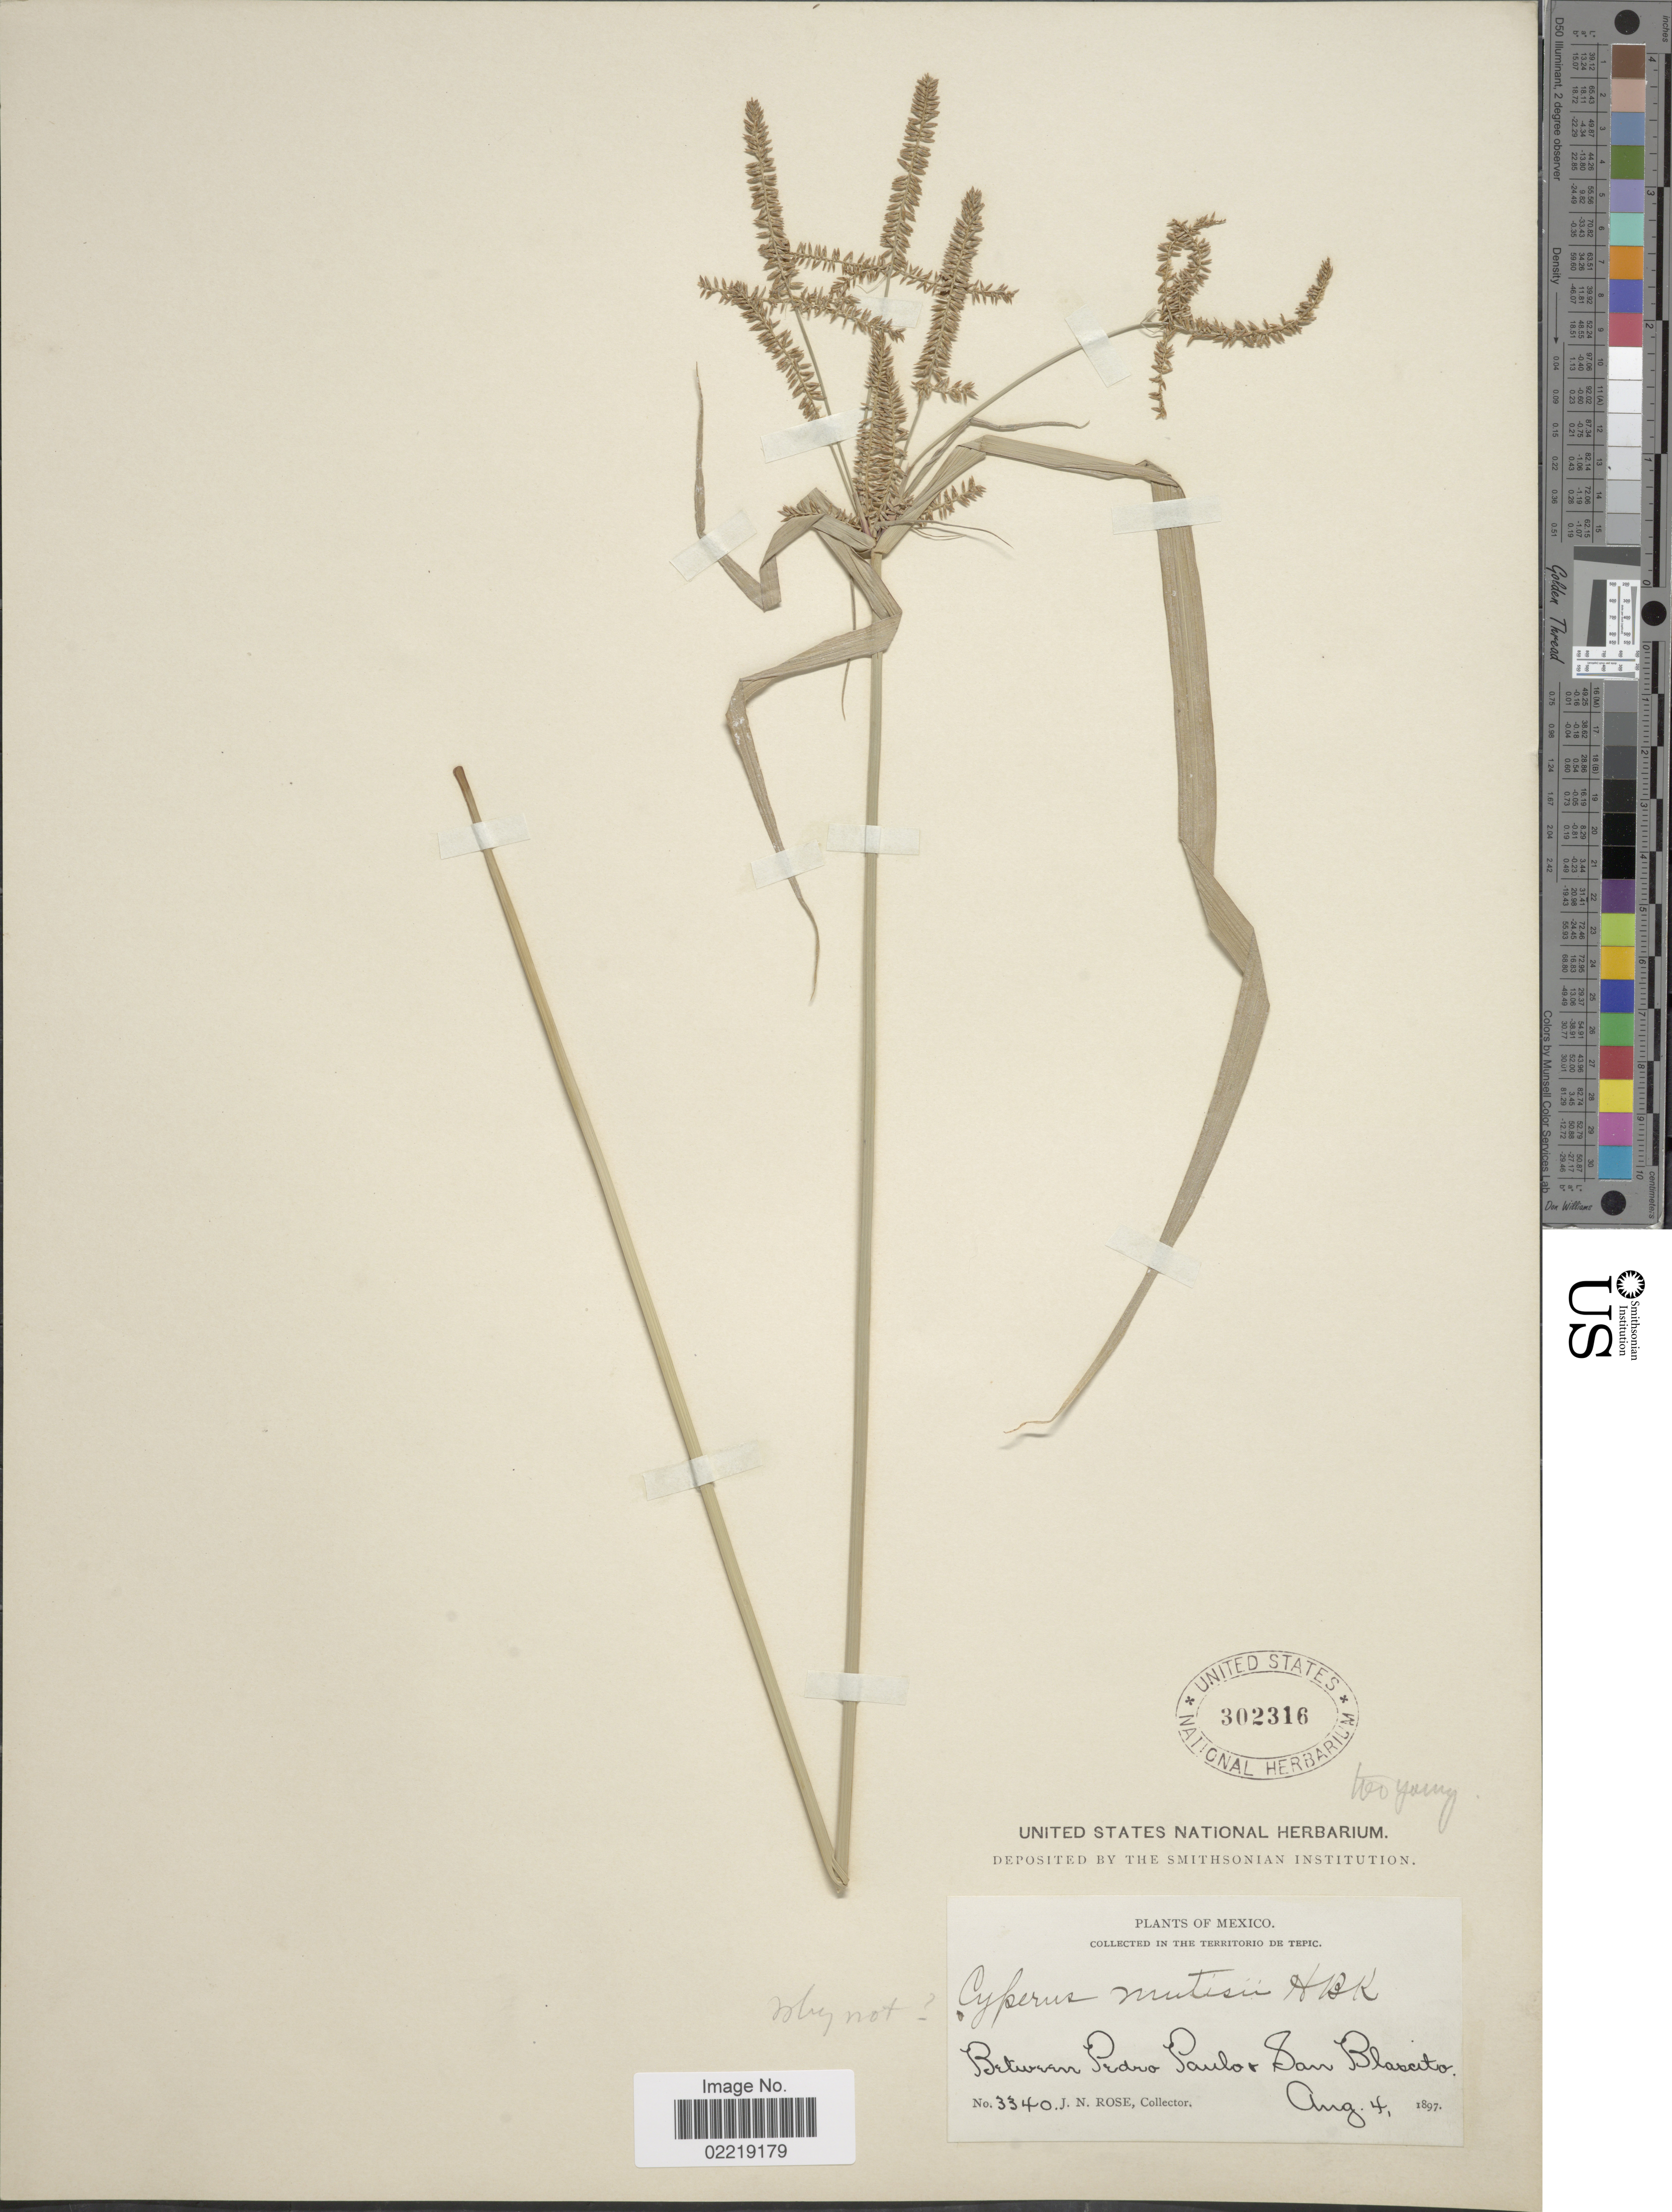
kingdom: Plantae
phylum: Tracheophyta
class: Liliopsida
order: Poales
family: Cyperaceae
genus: Cyperus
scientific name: Cyperus mutisii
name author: (Kunth) Andersson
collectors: J. N. Rose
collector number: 3340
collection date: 1897-08-04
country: Mexico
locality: Territorio de Tepic. Between Pedro Paulo + San Blascito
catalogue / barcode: US 302316